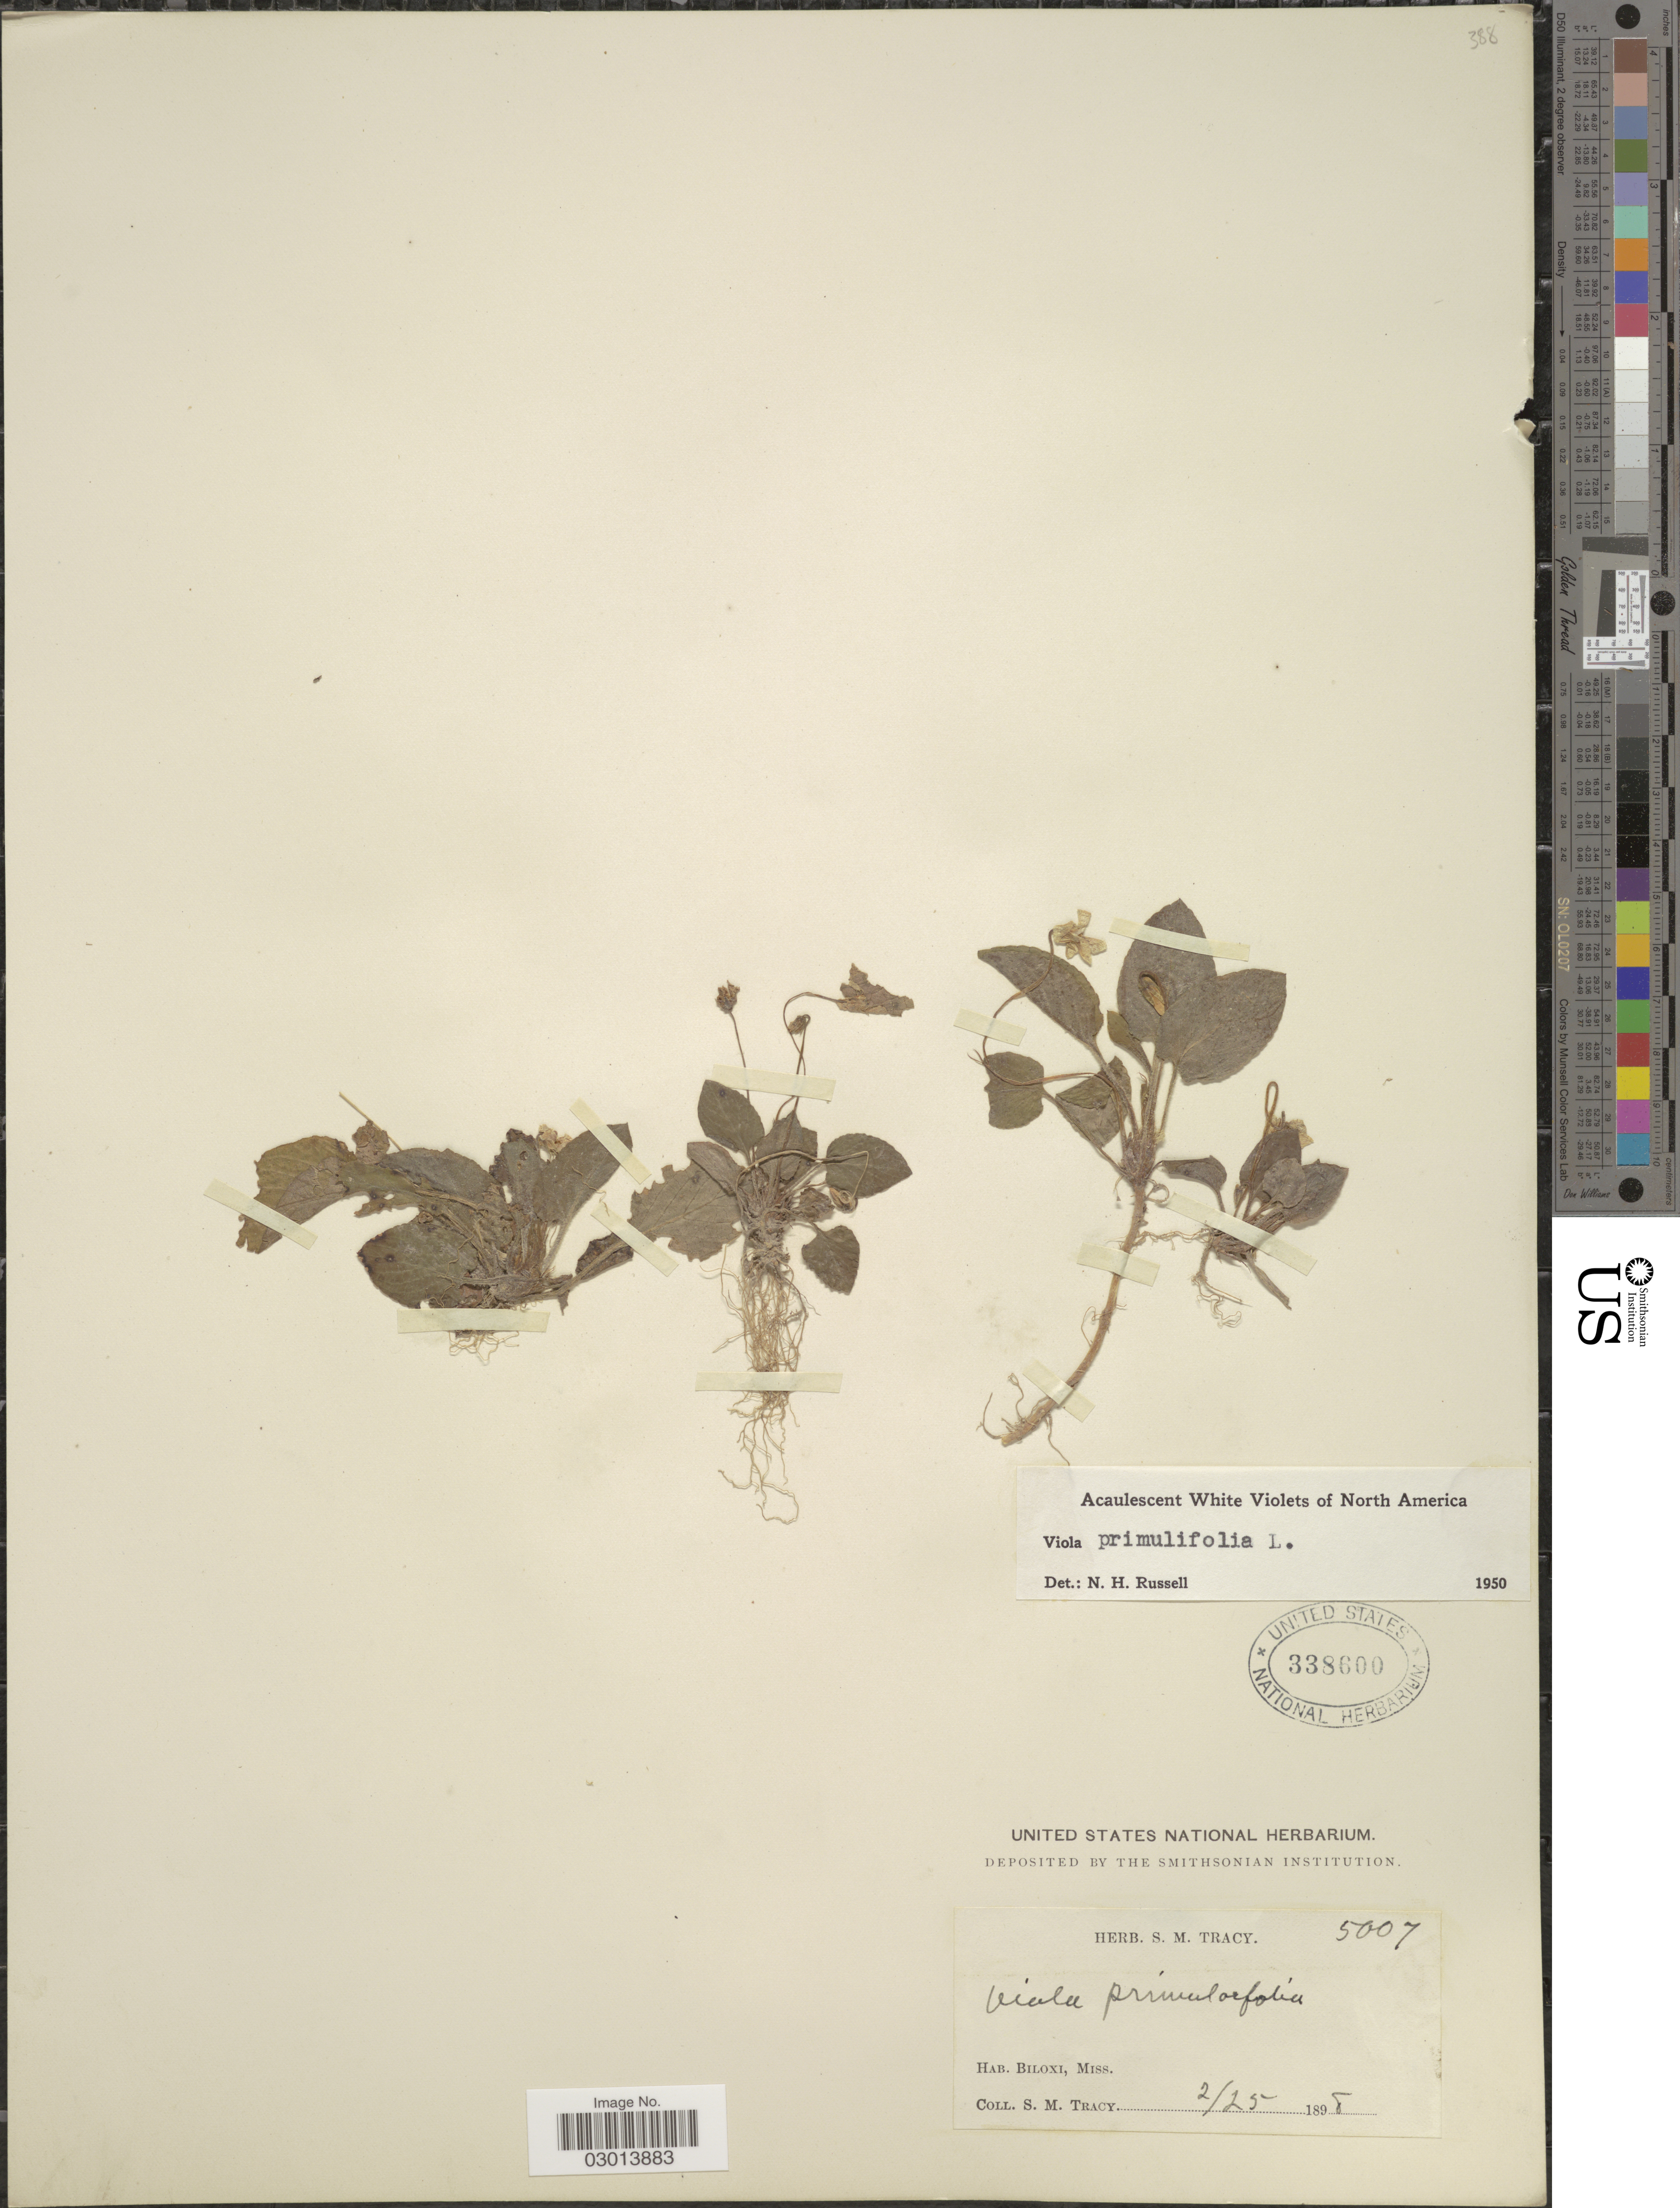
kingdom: Plantae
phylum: Tracheophyta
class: Magnoliopsida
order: Malpighiales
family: Violaceae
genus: Viola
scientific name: Viola primulifolia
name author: L.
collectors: S. M. Tracy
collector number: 5007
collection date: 1898-02-25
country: United States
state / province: Mississippi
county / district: Harrison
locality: Biloxi.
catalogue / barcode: US 338600